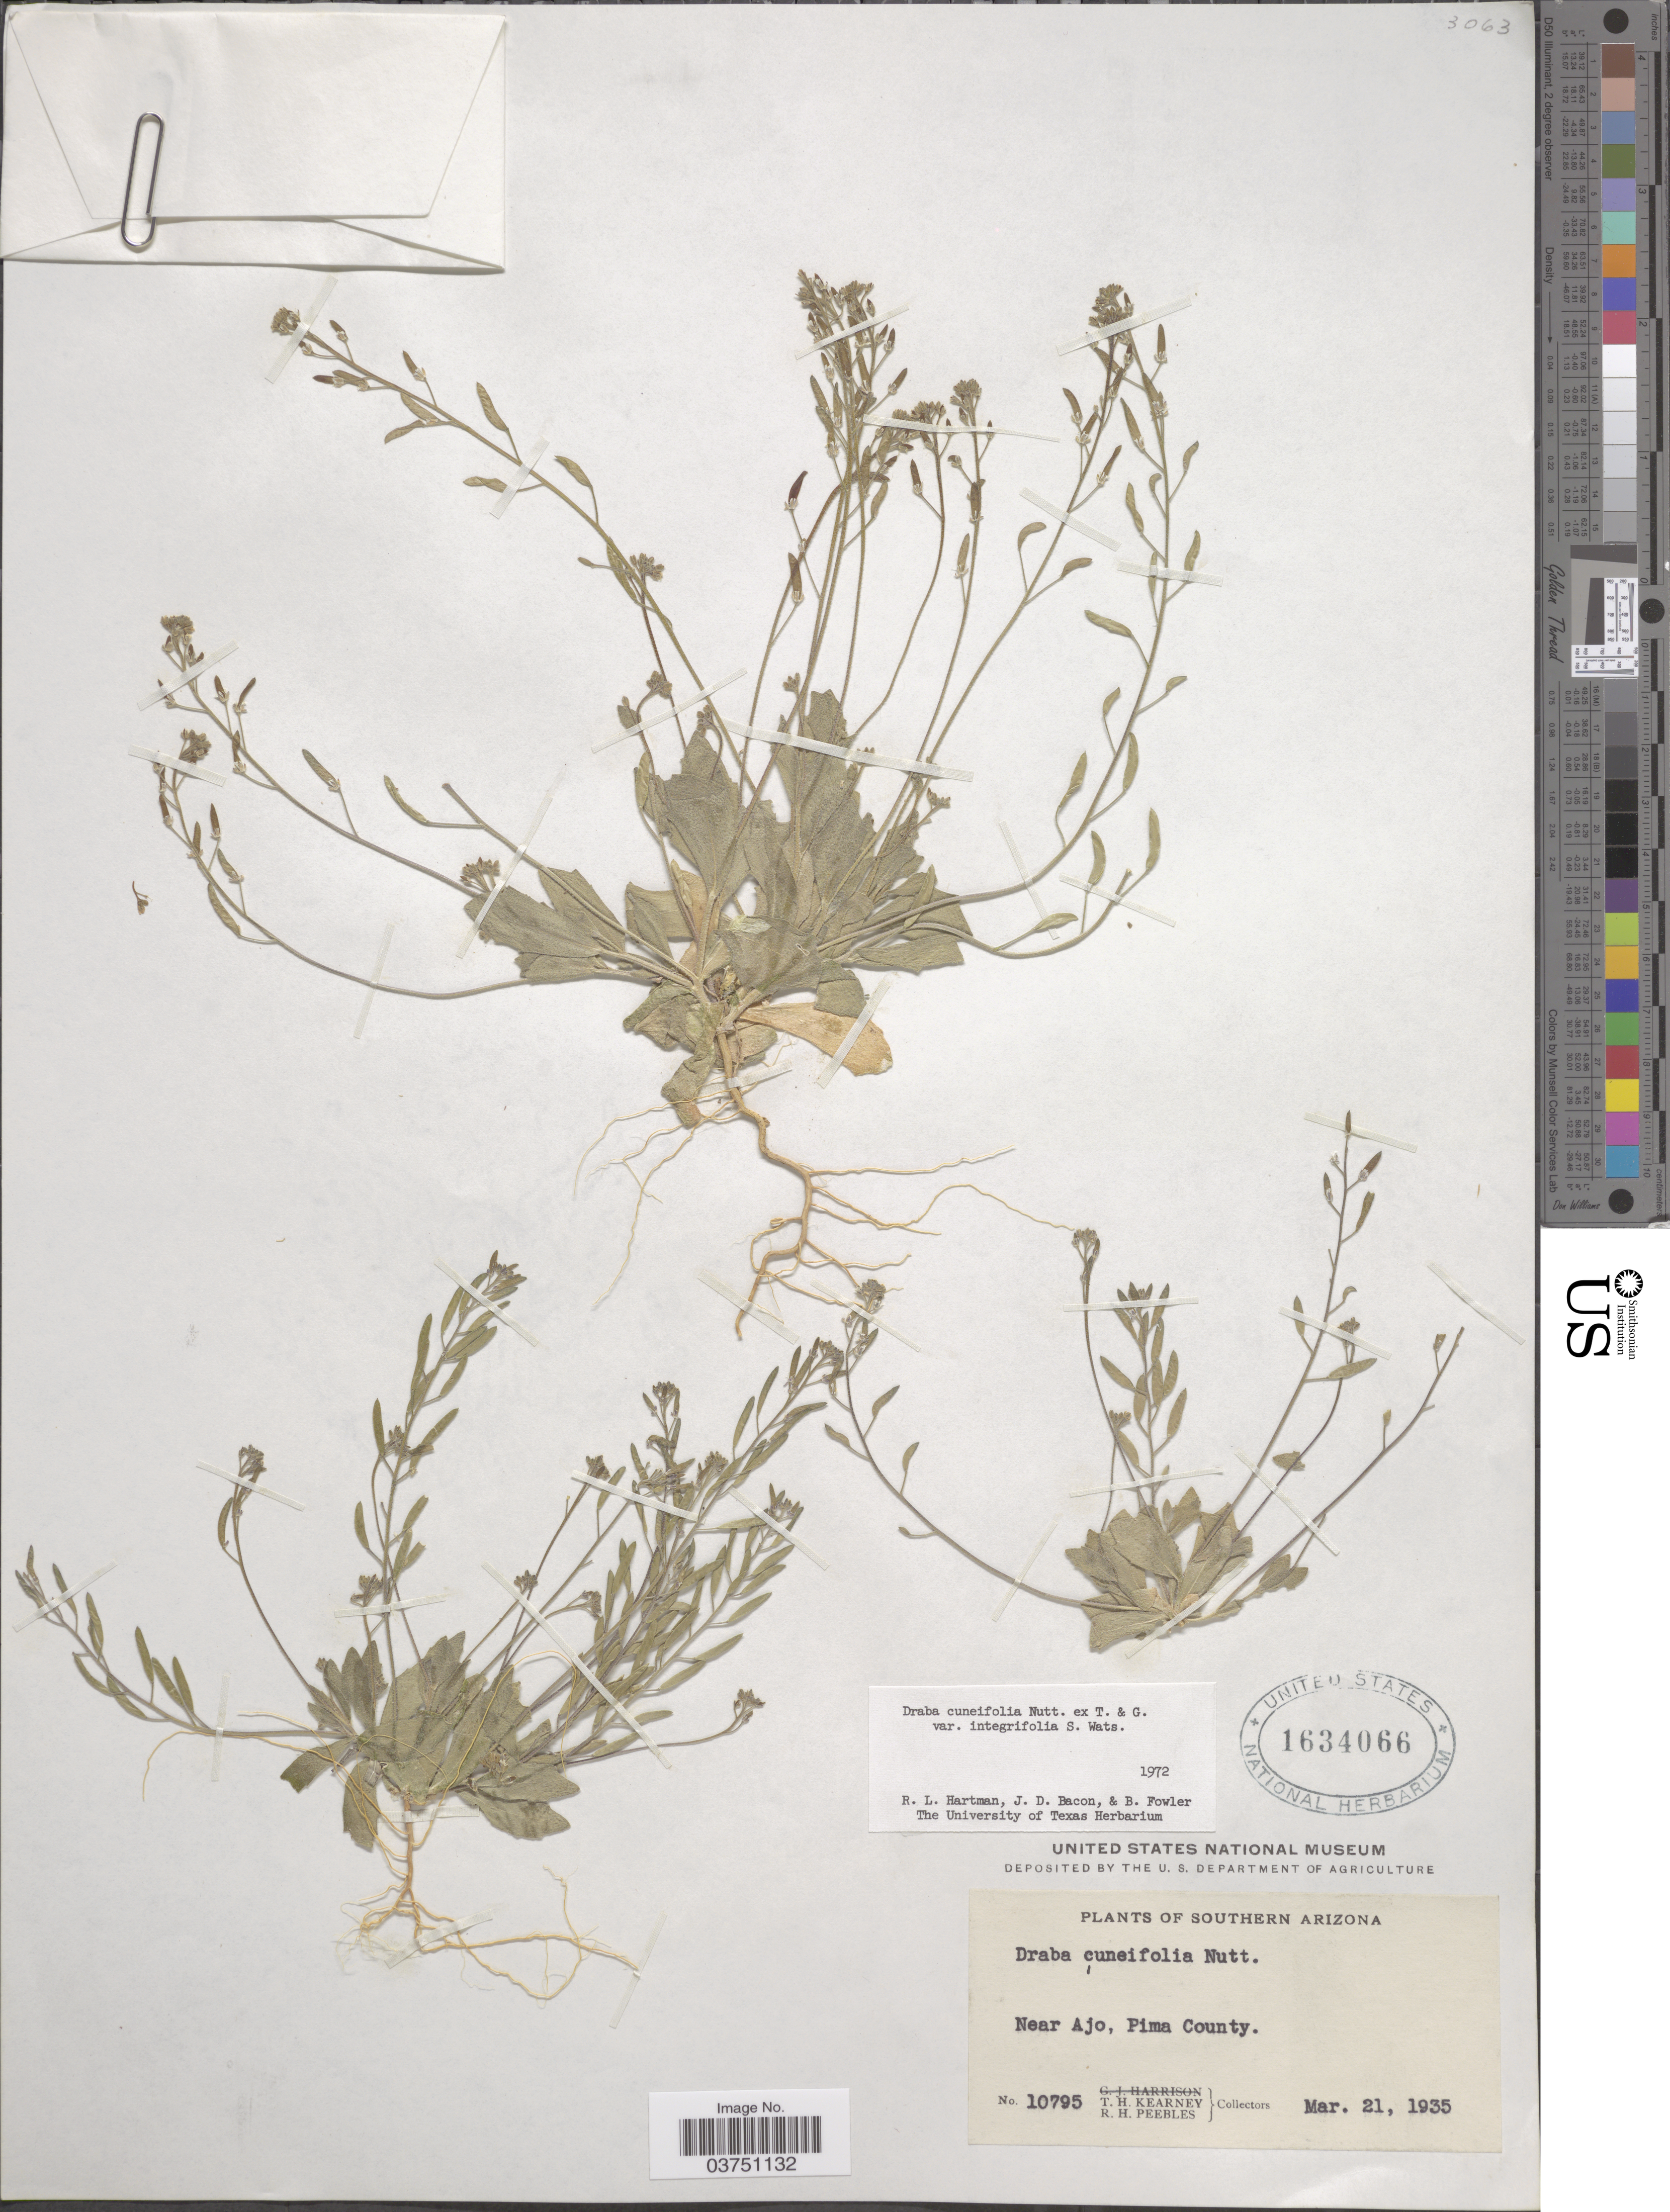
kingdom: Plantae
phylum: Tracheophyta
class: Magnoliopsida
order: Brassicales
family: Brassicaceae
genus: Draba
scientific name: Draba cuneifolia var. integrifolia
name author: S. Watson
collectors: T. H. Kearney & R. H. Peebles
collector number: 10795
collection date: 1935-03-21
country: United States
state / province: Arizona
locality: Southern Arizona. Near Ajo, Pima County.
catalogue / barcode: US 1634066